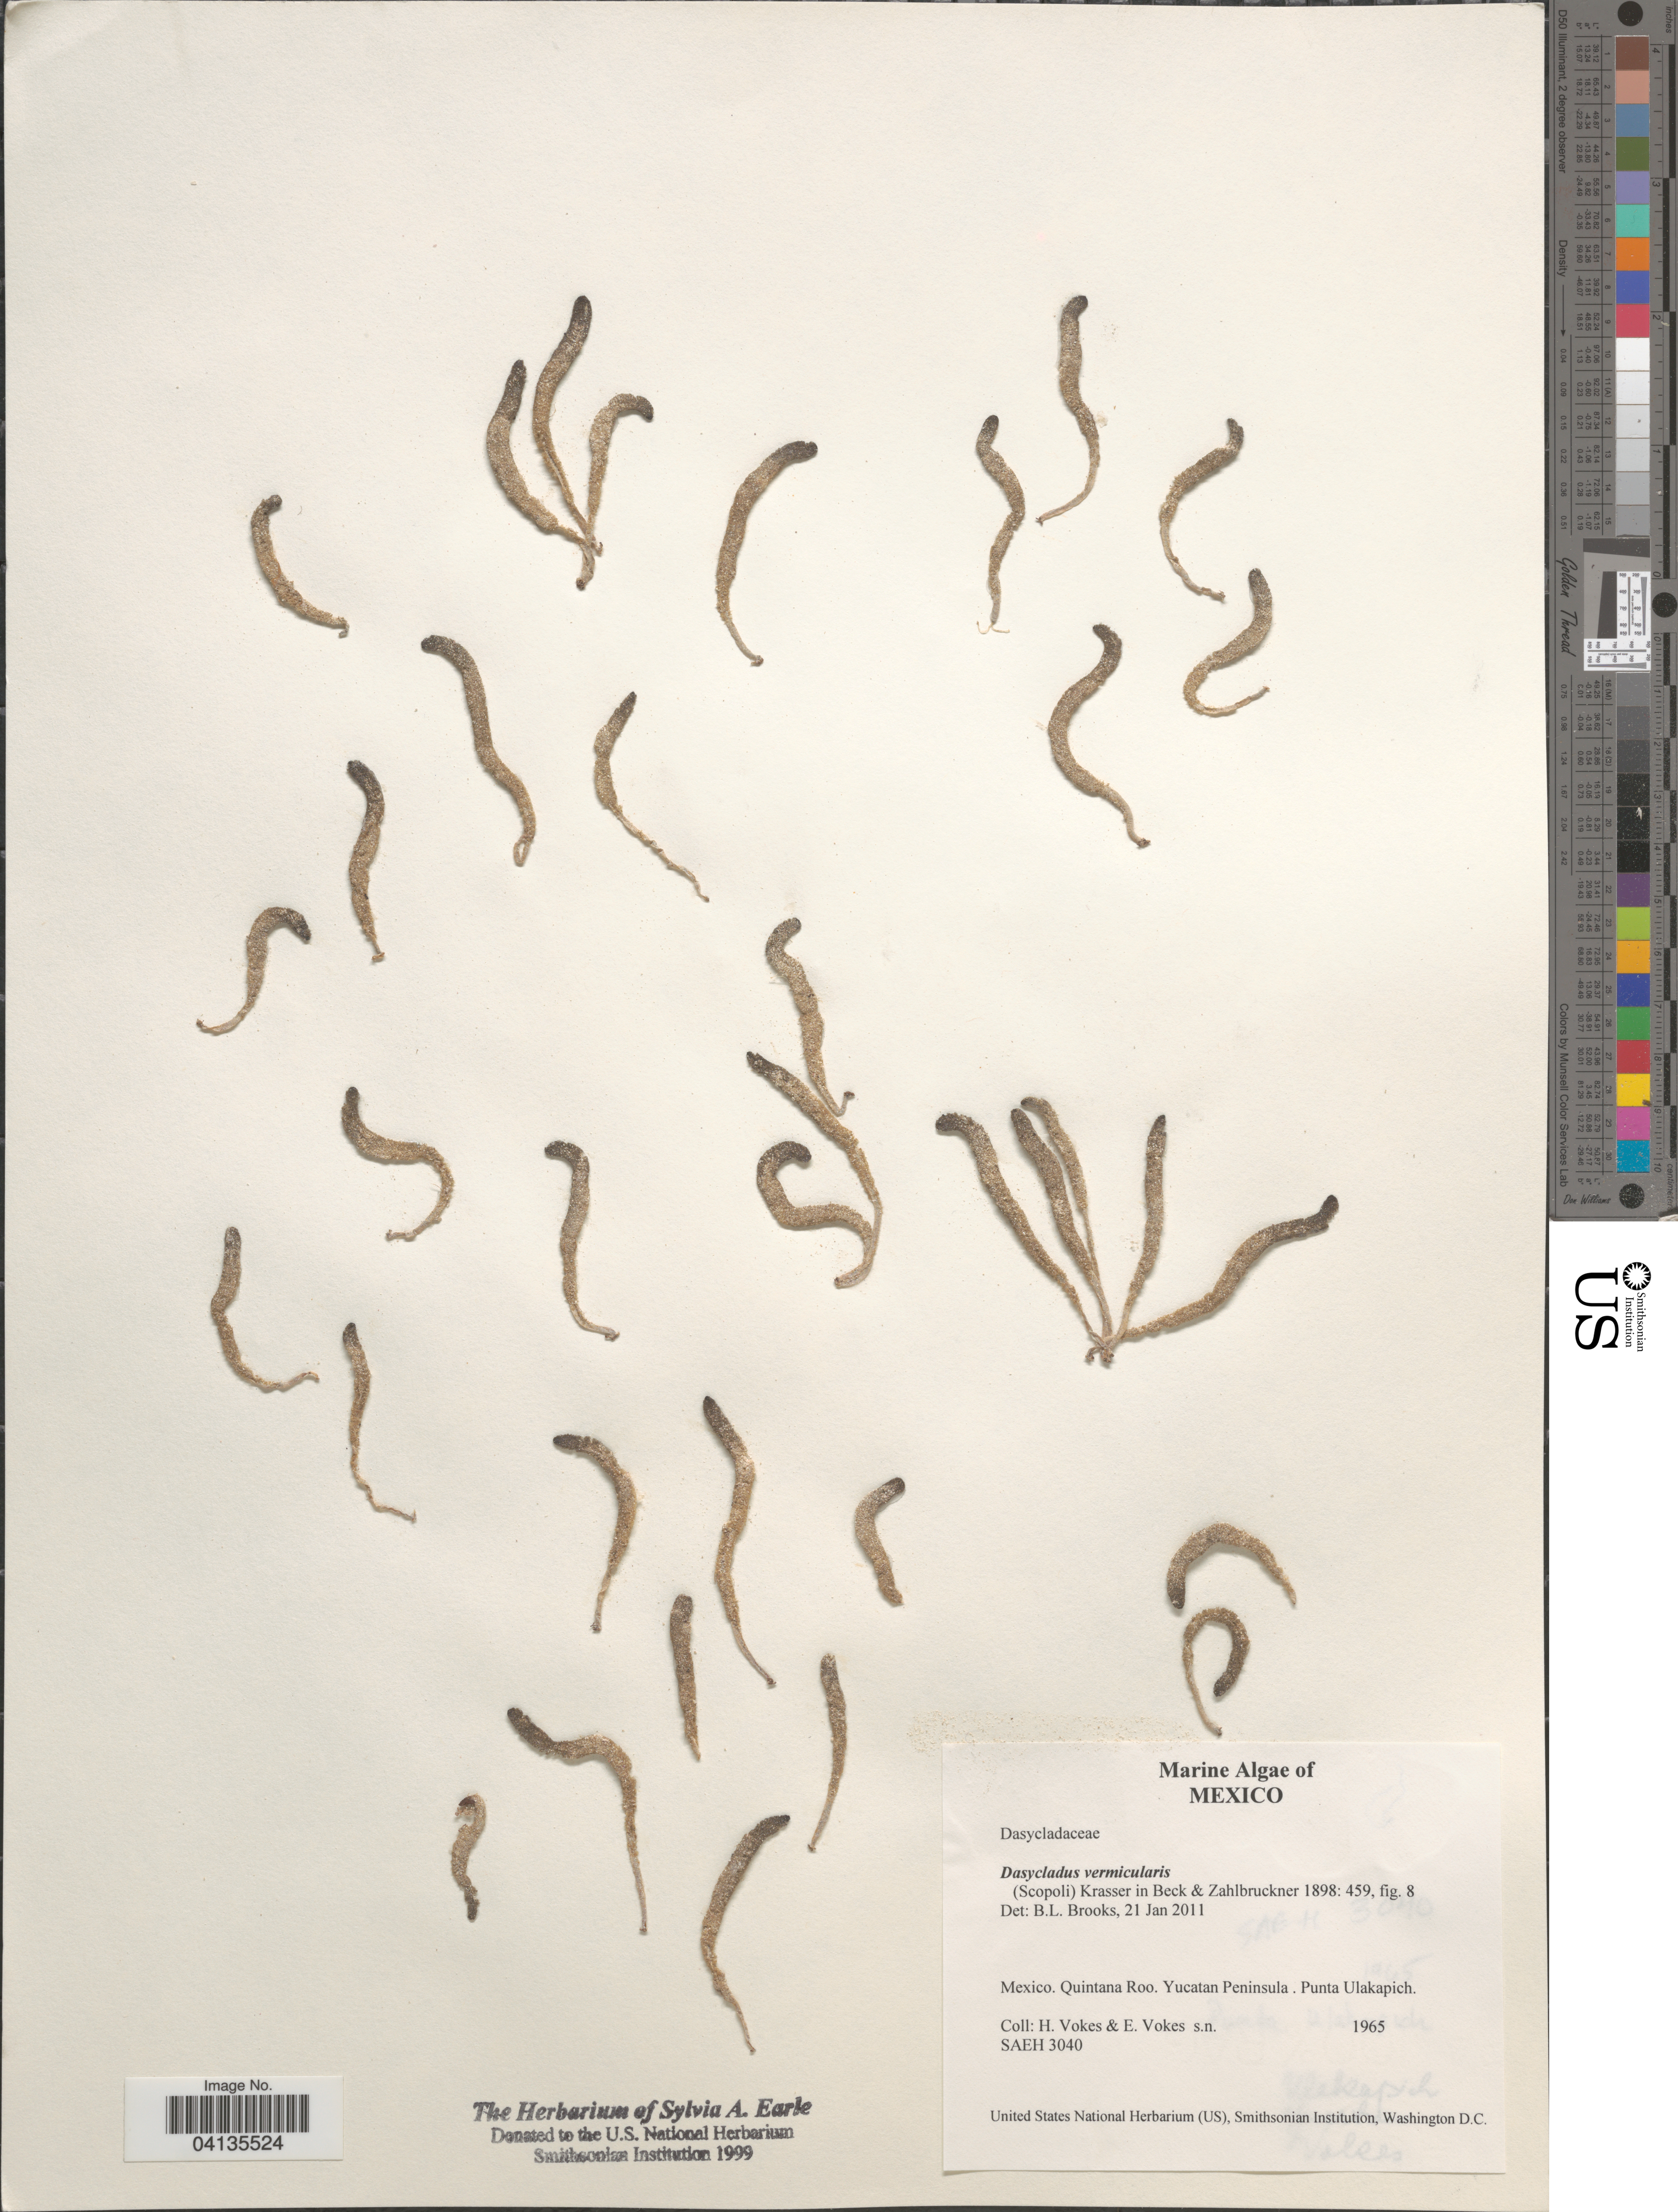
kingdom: Plantae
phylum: Chlorophyta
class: Ulvophyceae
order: Dasycladales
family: Dasycladaceae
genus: Dasycladus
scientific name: Dasycladus vermicularis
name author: (Scop.) Krasser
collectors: H. Vokes & E. Vokes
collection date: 1965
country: Mexico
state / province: Quintana Roo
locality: Yucatan Peninsula. Punta Ulakapich.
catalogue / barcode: US 329118